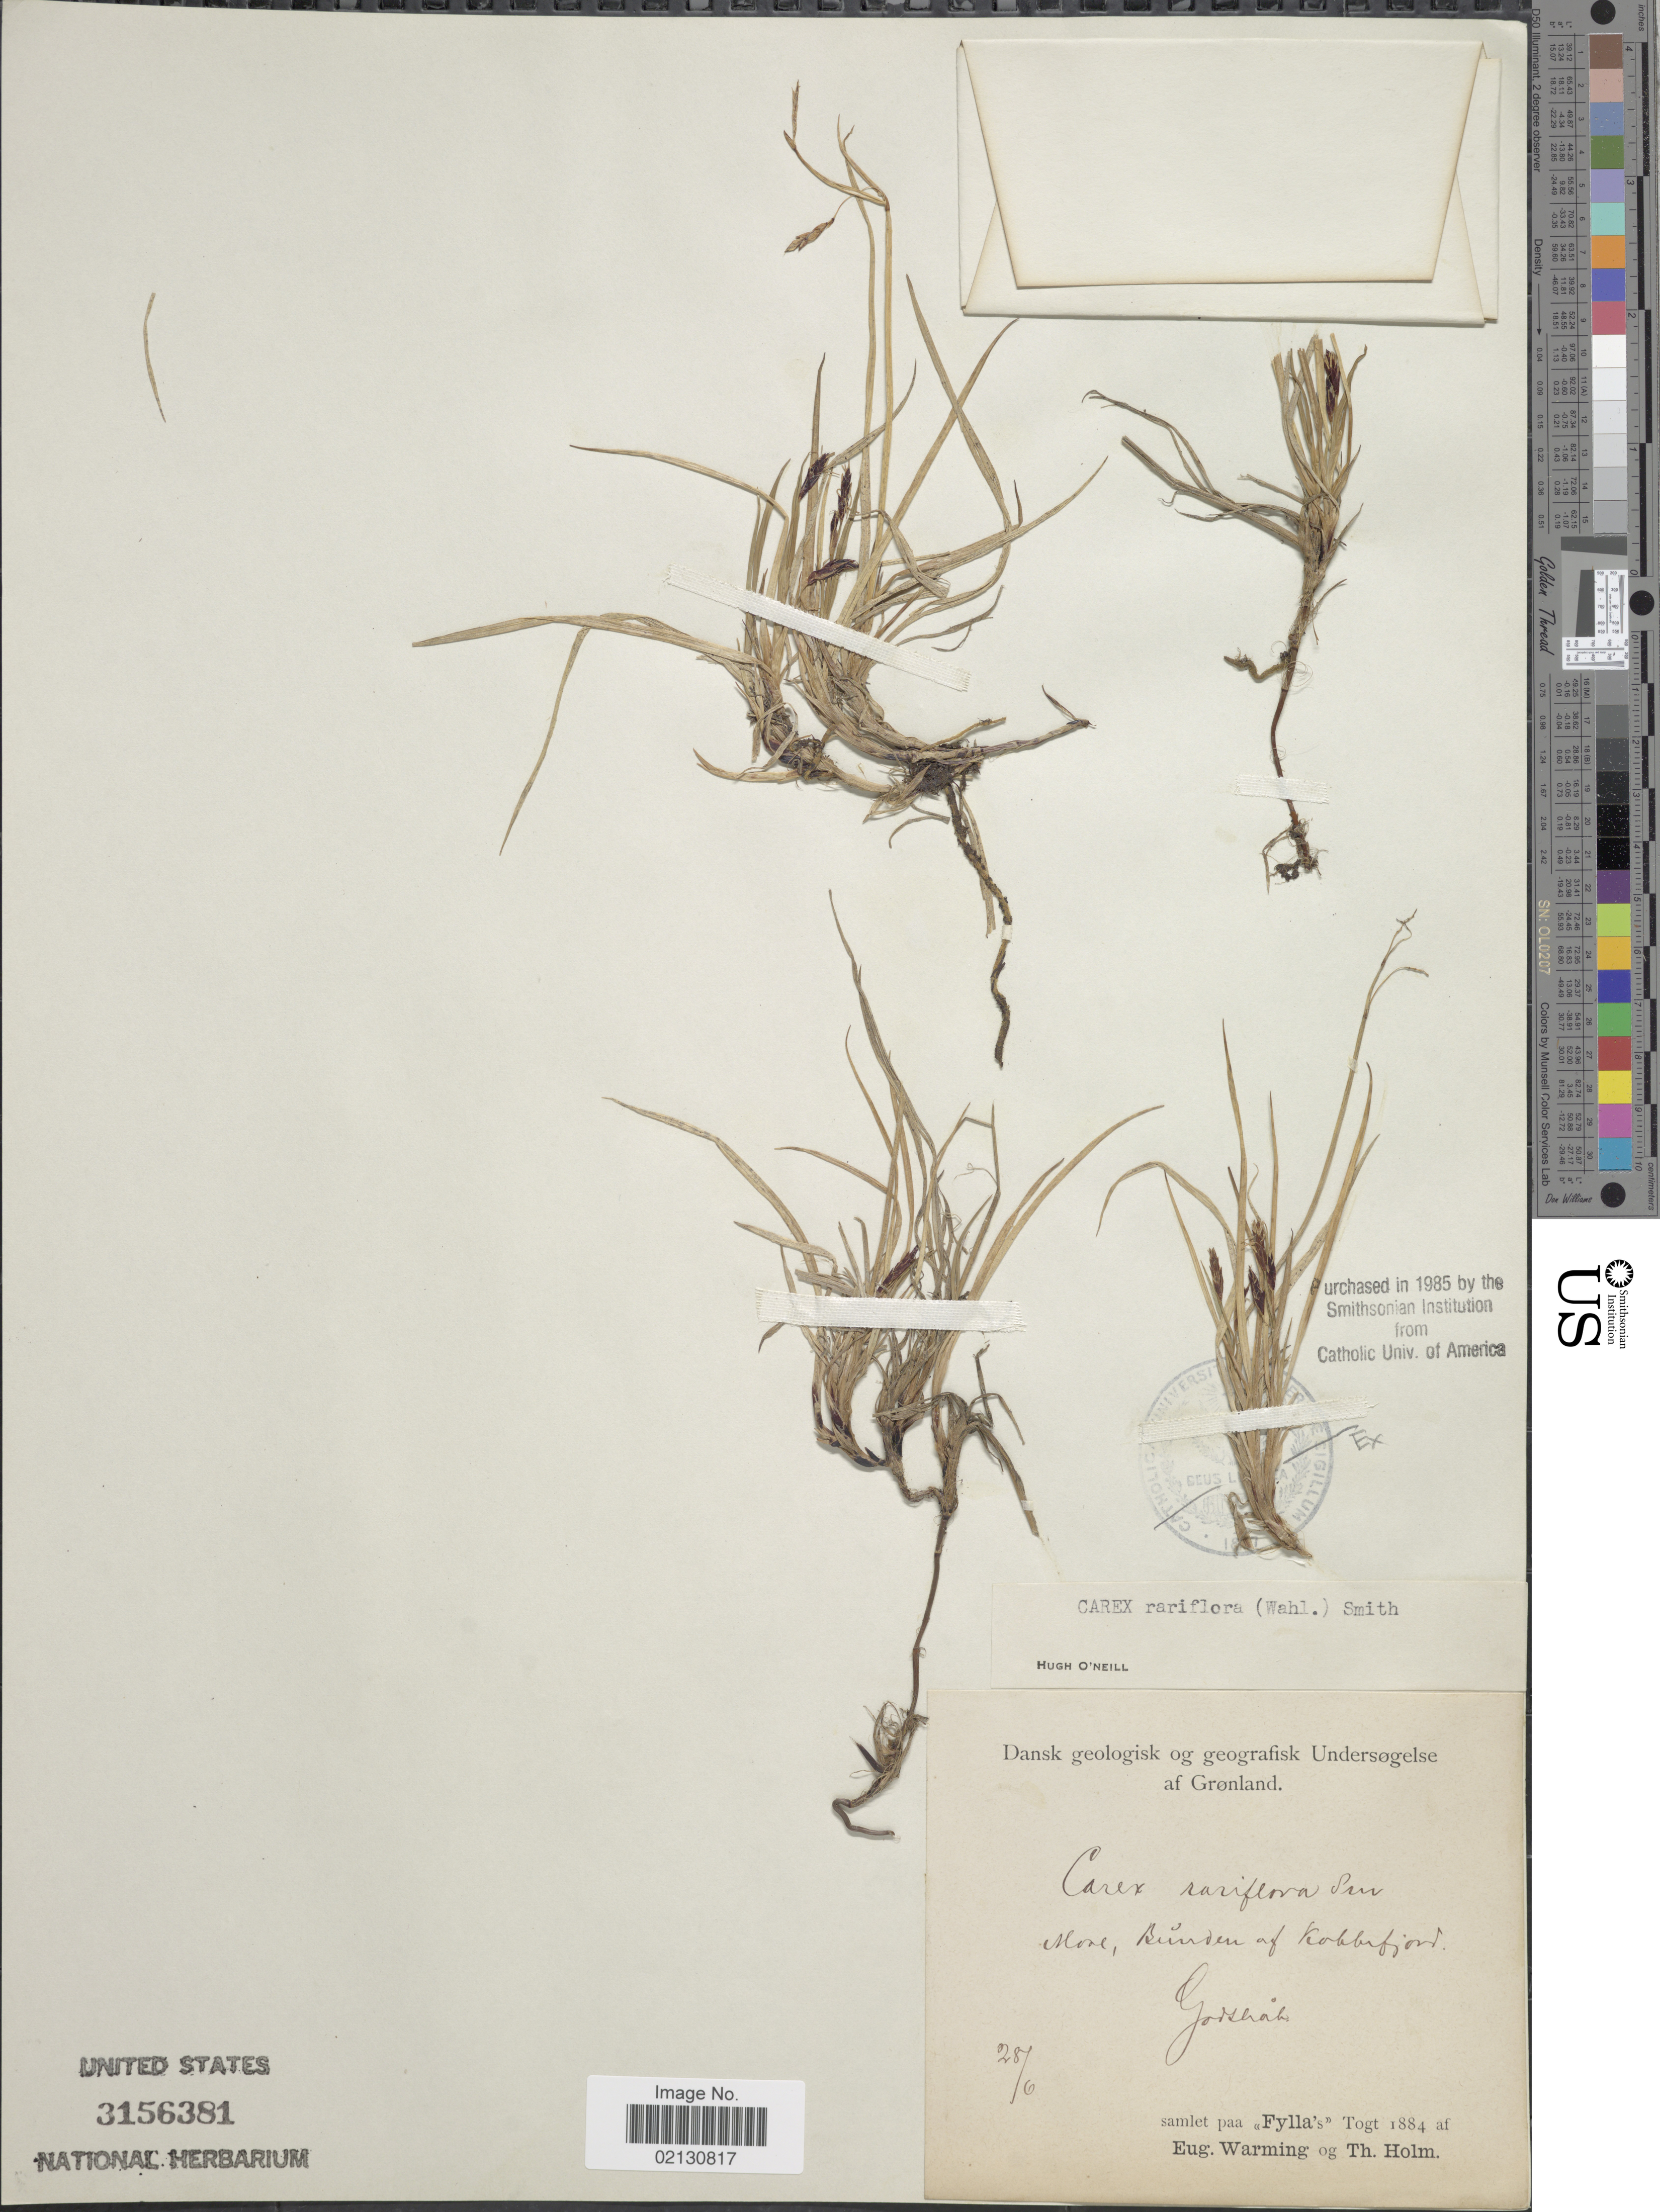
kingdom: Plantae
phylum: Tracheophyta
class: Liliopsida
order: Poales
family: Cyperaceae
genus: Carex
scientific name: Carex rariflora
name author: (Wahlenb.) Sm.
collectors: E. Warming & T. Holm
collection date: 1884-06-28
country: Greenland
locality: Dansk geologisk og geografisk Underøgelse af Grønland, samlet paa Fylla's Togt. Mose, Bunden af Kobbefjord. Godthåb.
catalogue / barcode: US 3156381